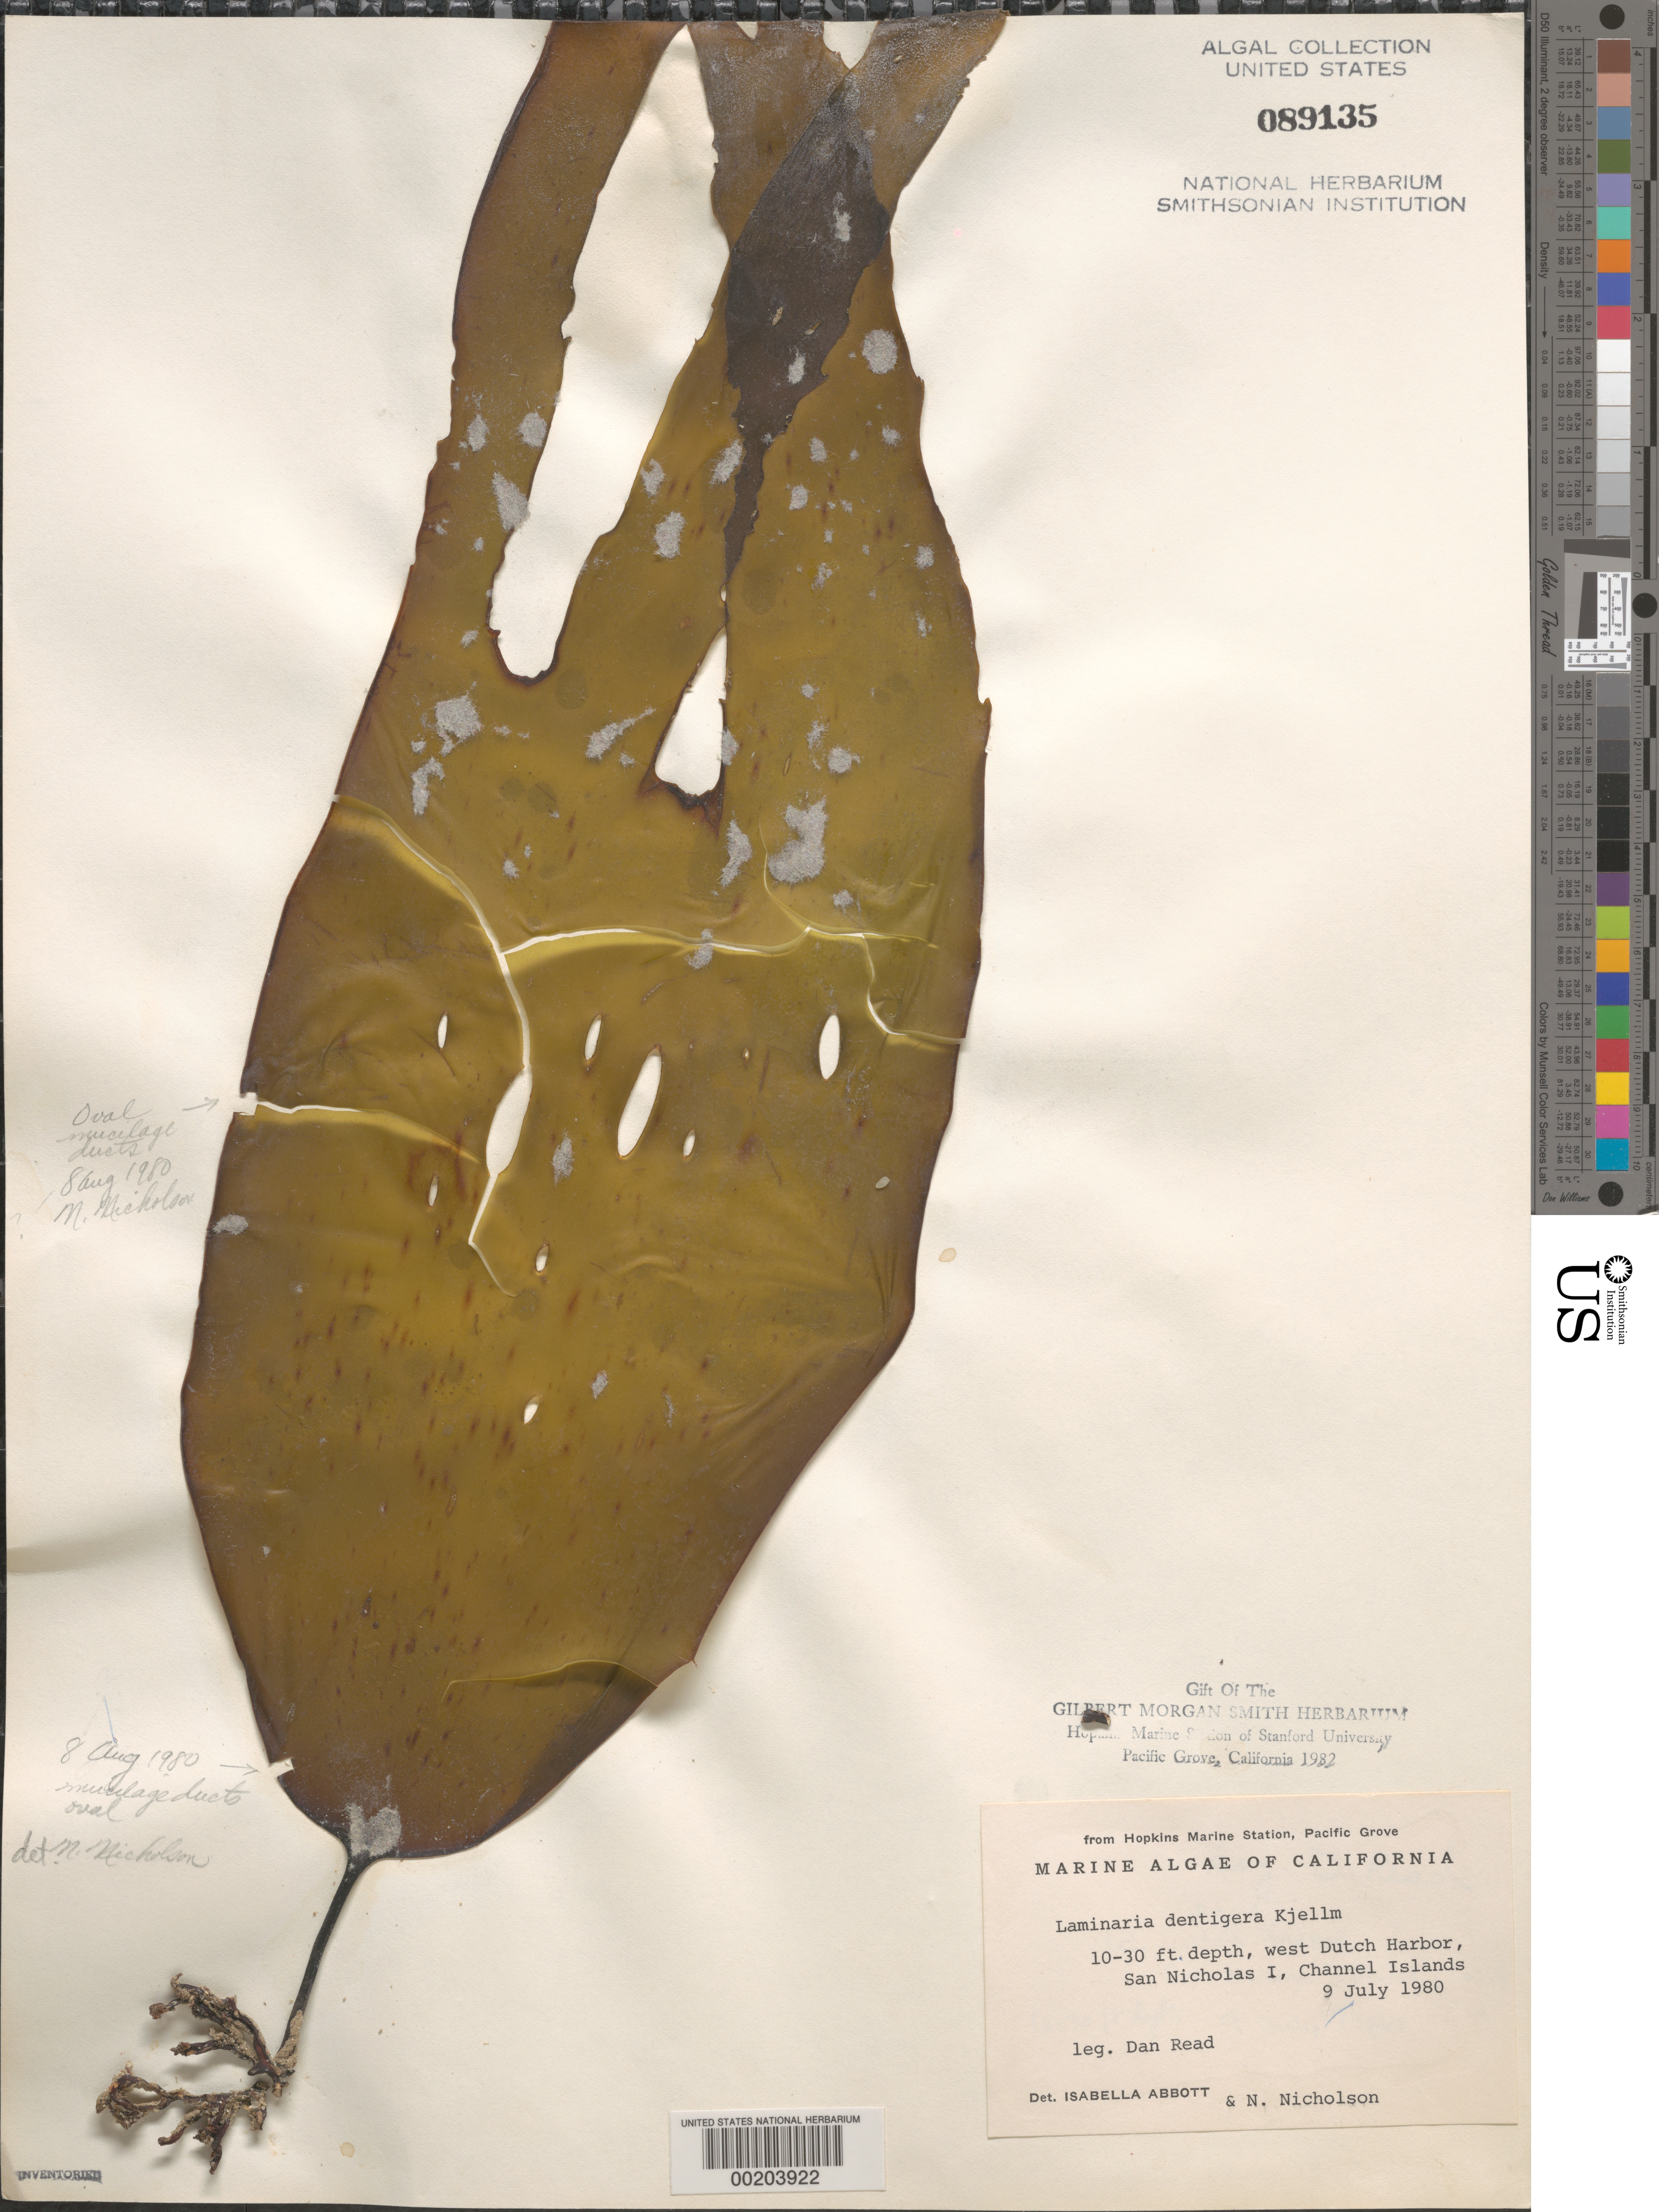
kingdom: Chromista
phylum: Ochrophyta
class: Phaeophyceae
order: Laminariales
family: Laminariaceae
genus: Laminaria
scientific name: Laminaria dentigera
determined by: Abbott, I. A.; Nicholson, Nancy L.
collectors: D. Read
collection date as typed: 09 Jul 1980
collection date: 1980-07-09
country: United States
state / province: California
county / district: Ventura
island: San Nicolas Island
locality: Dutch Harbor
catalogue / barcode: US 89135